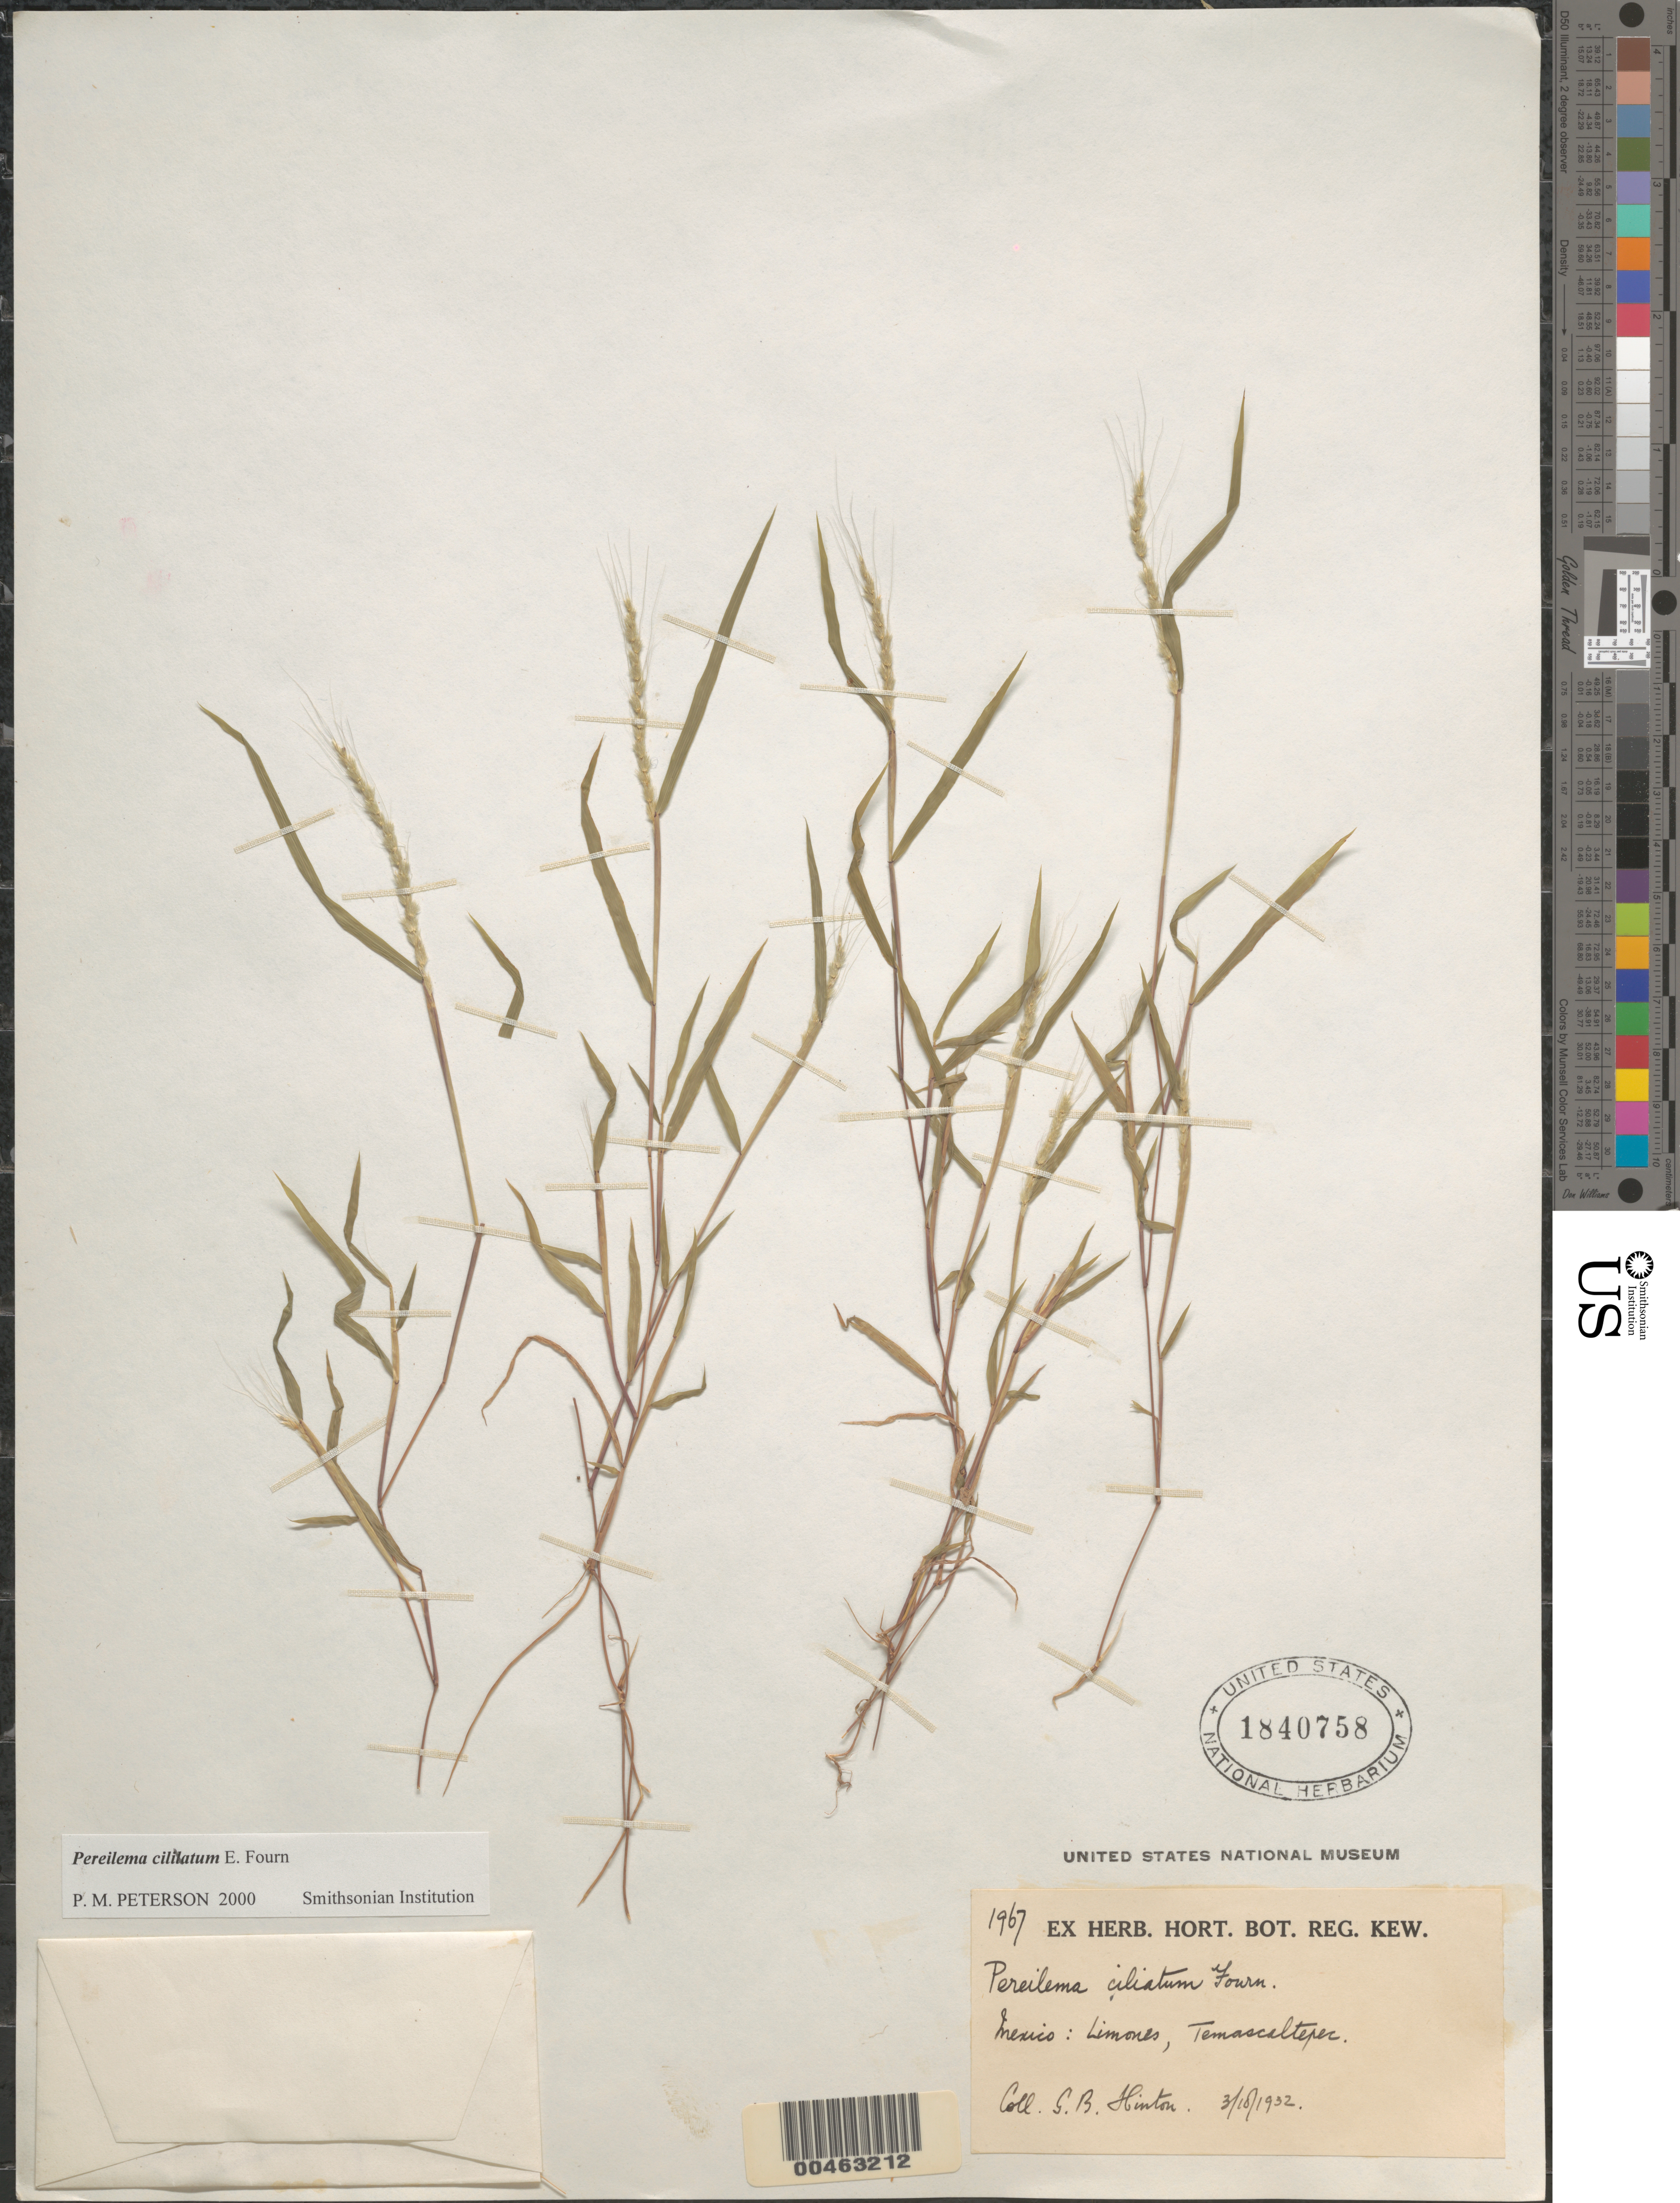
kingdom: Plantae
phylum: Tracheophyta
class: Liliopsida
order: Poales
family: Poaceae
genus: Pereilema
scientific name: Pereilema ciliatum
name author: E. Fourn.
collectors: G. B. Hinton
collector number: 1967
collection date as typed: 3 Oct 1932 or 10 Mar 1932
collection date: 1932-03-10 or 1932-10-03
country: Mexico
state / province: México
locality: Limones, Temascaltepec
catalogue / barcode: US 1840758